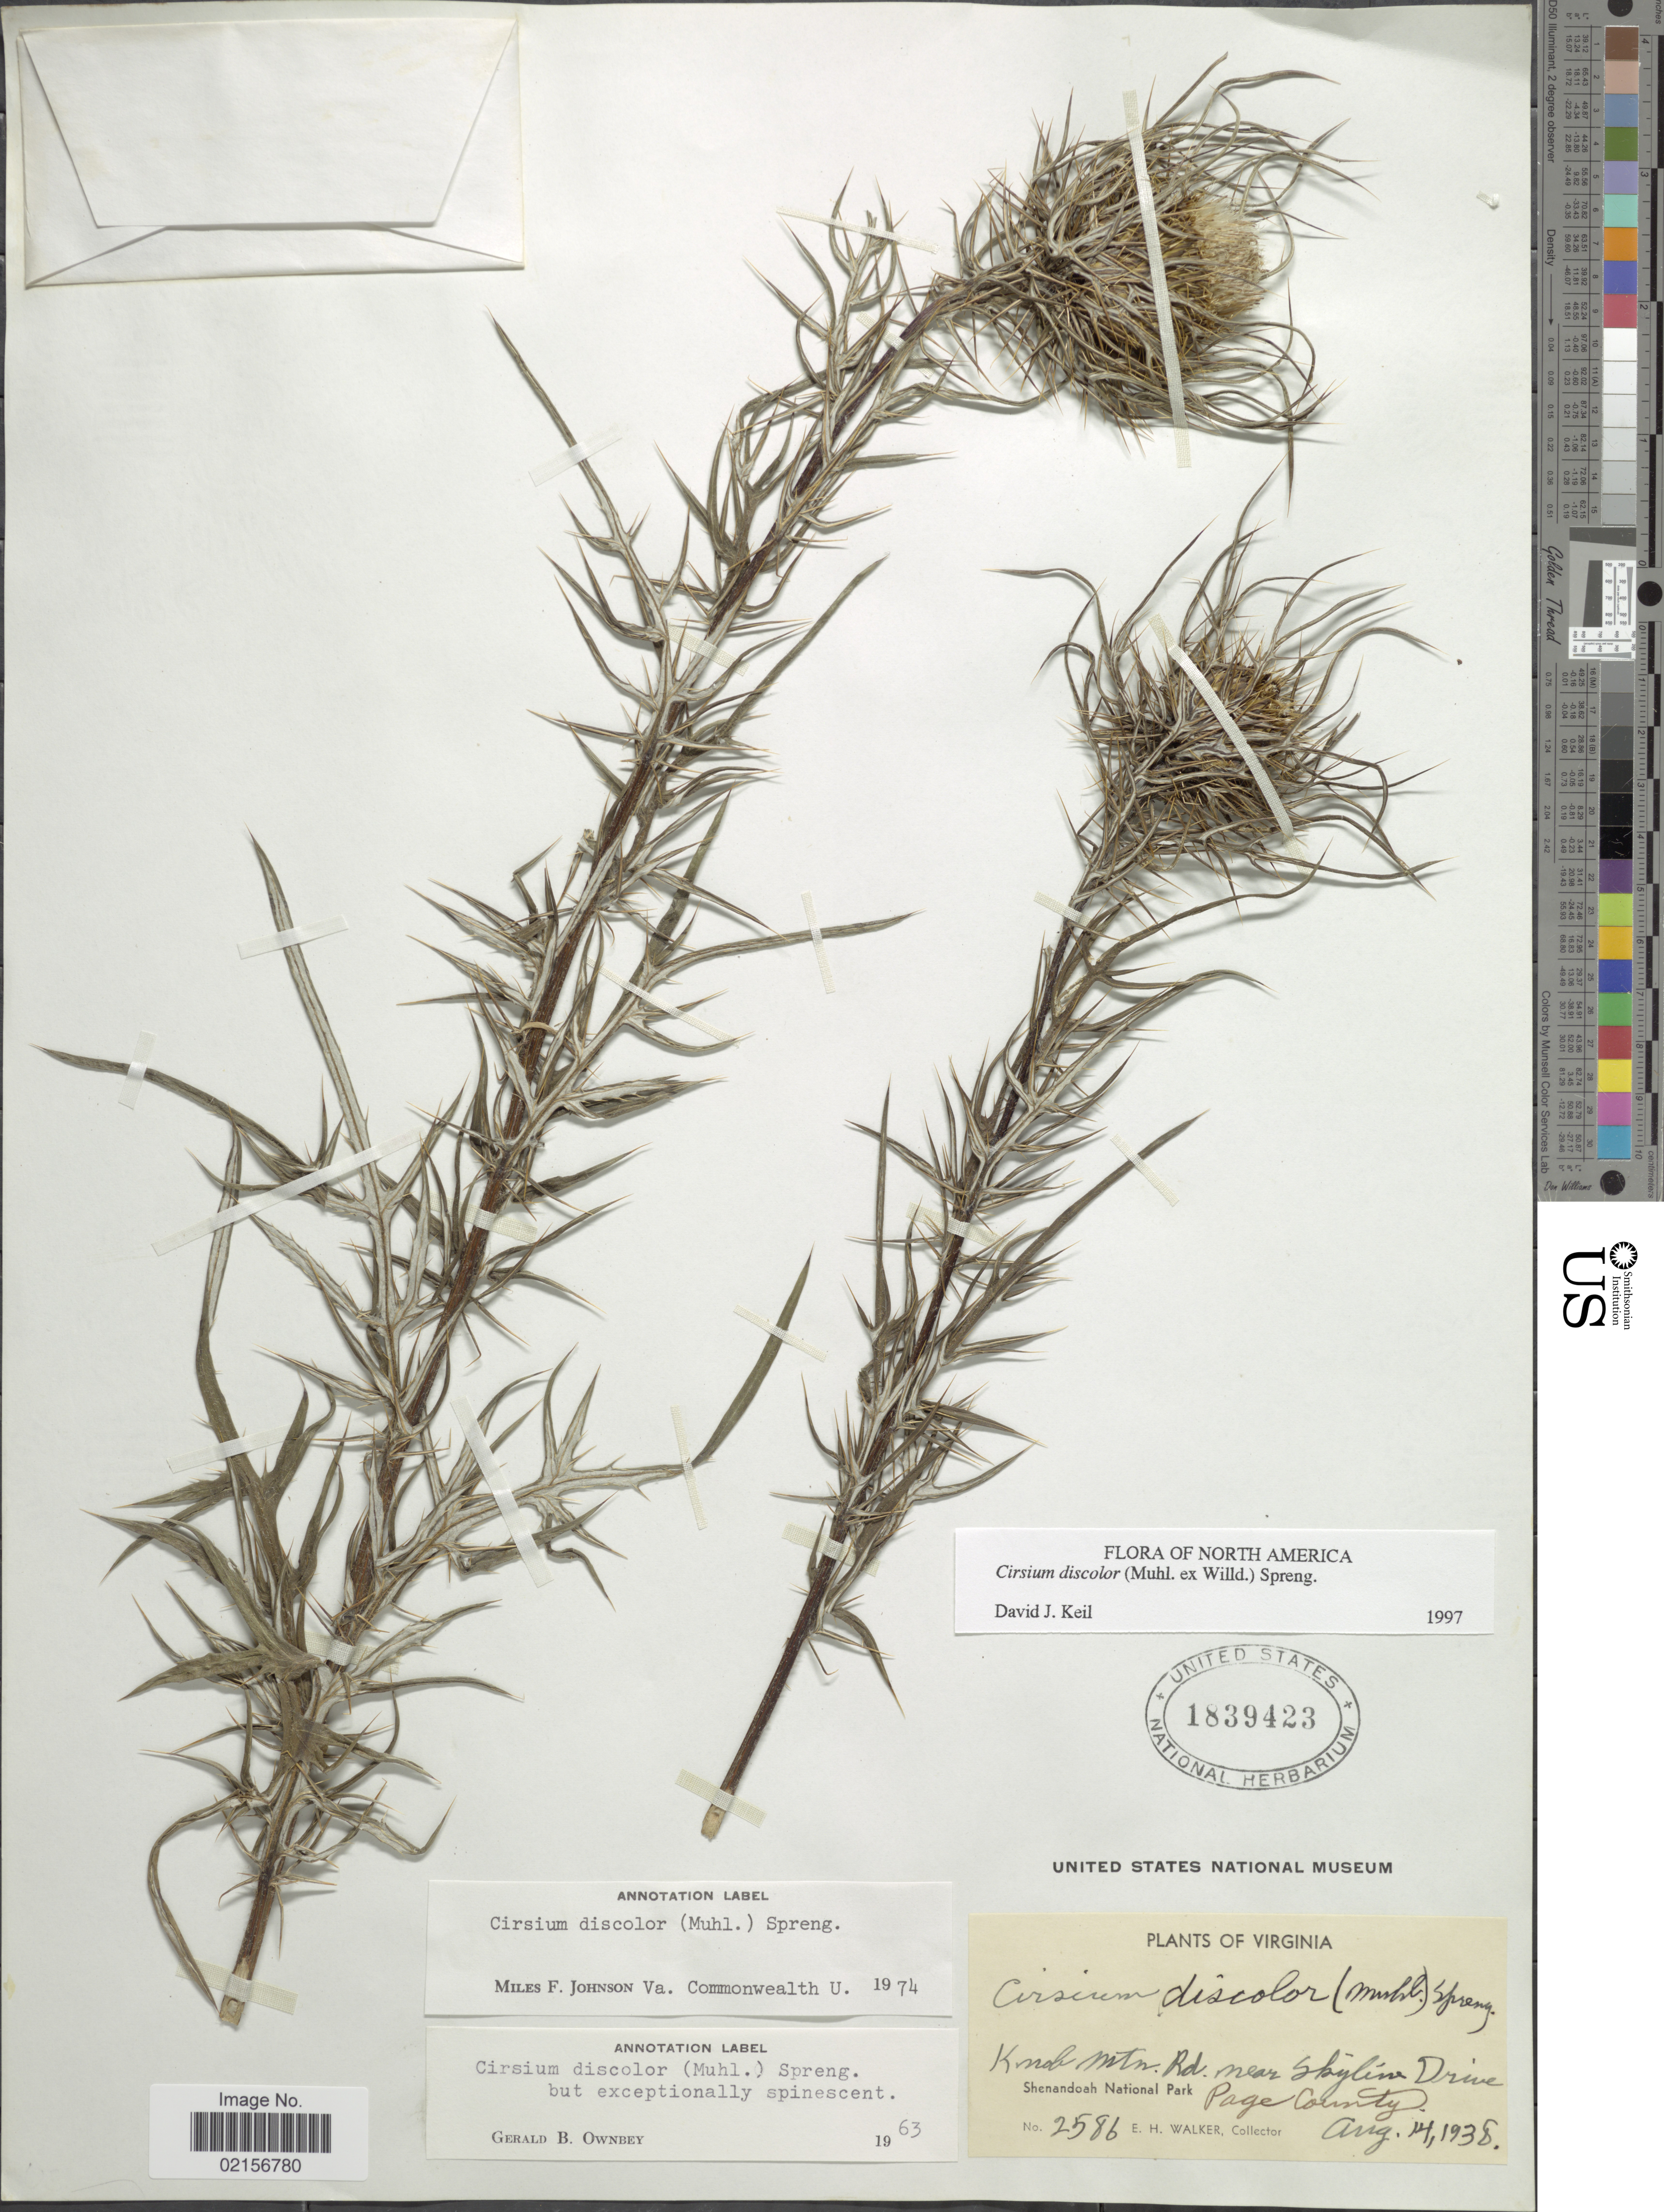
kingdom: Plantae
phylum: Tracheophyta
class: Magnoliopsida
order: Asterales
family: Asteraceae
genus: Cirsium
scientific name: Cirsium discolor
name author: (Muhl. ex Willd.) Spreng.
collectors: E. H. Walker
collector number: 2586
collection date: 1938-08-14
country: United States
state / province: Virginia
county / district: Page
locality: Knob Mtn. Rd. near Skyline Drive, Shenandoah National Park, Page County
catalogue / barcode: US 1839423